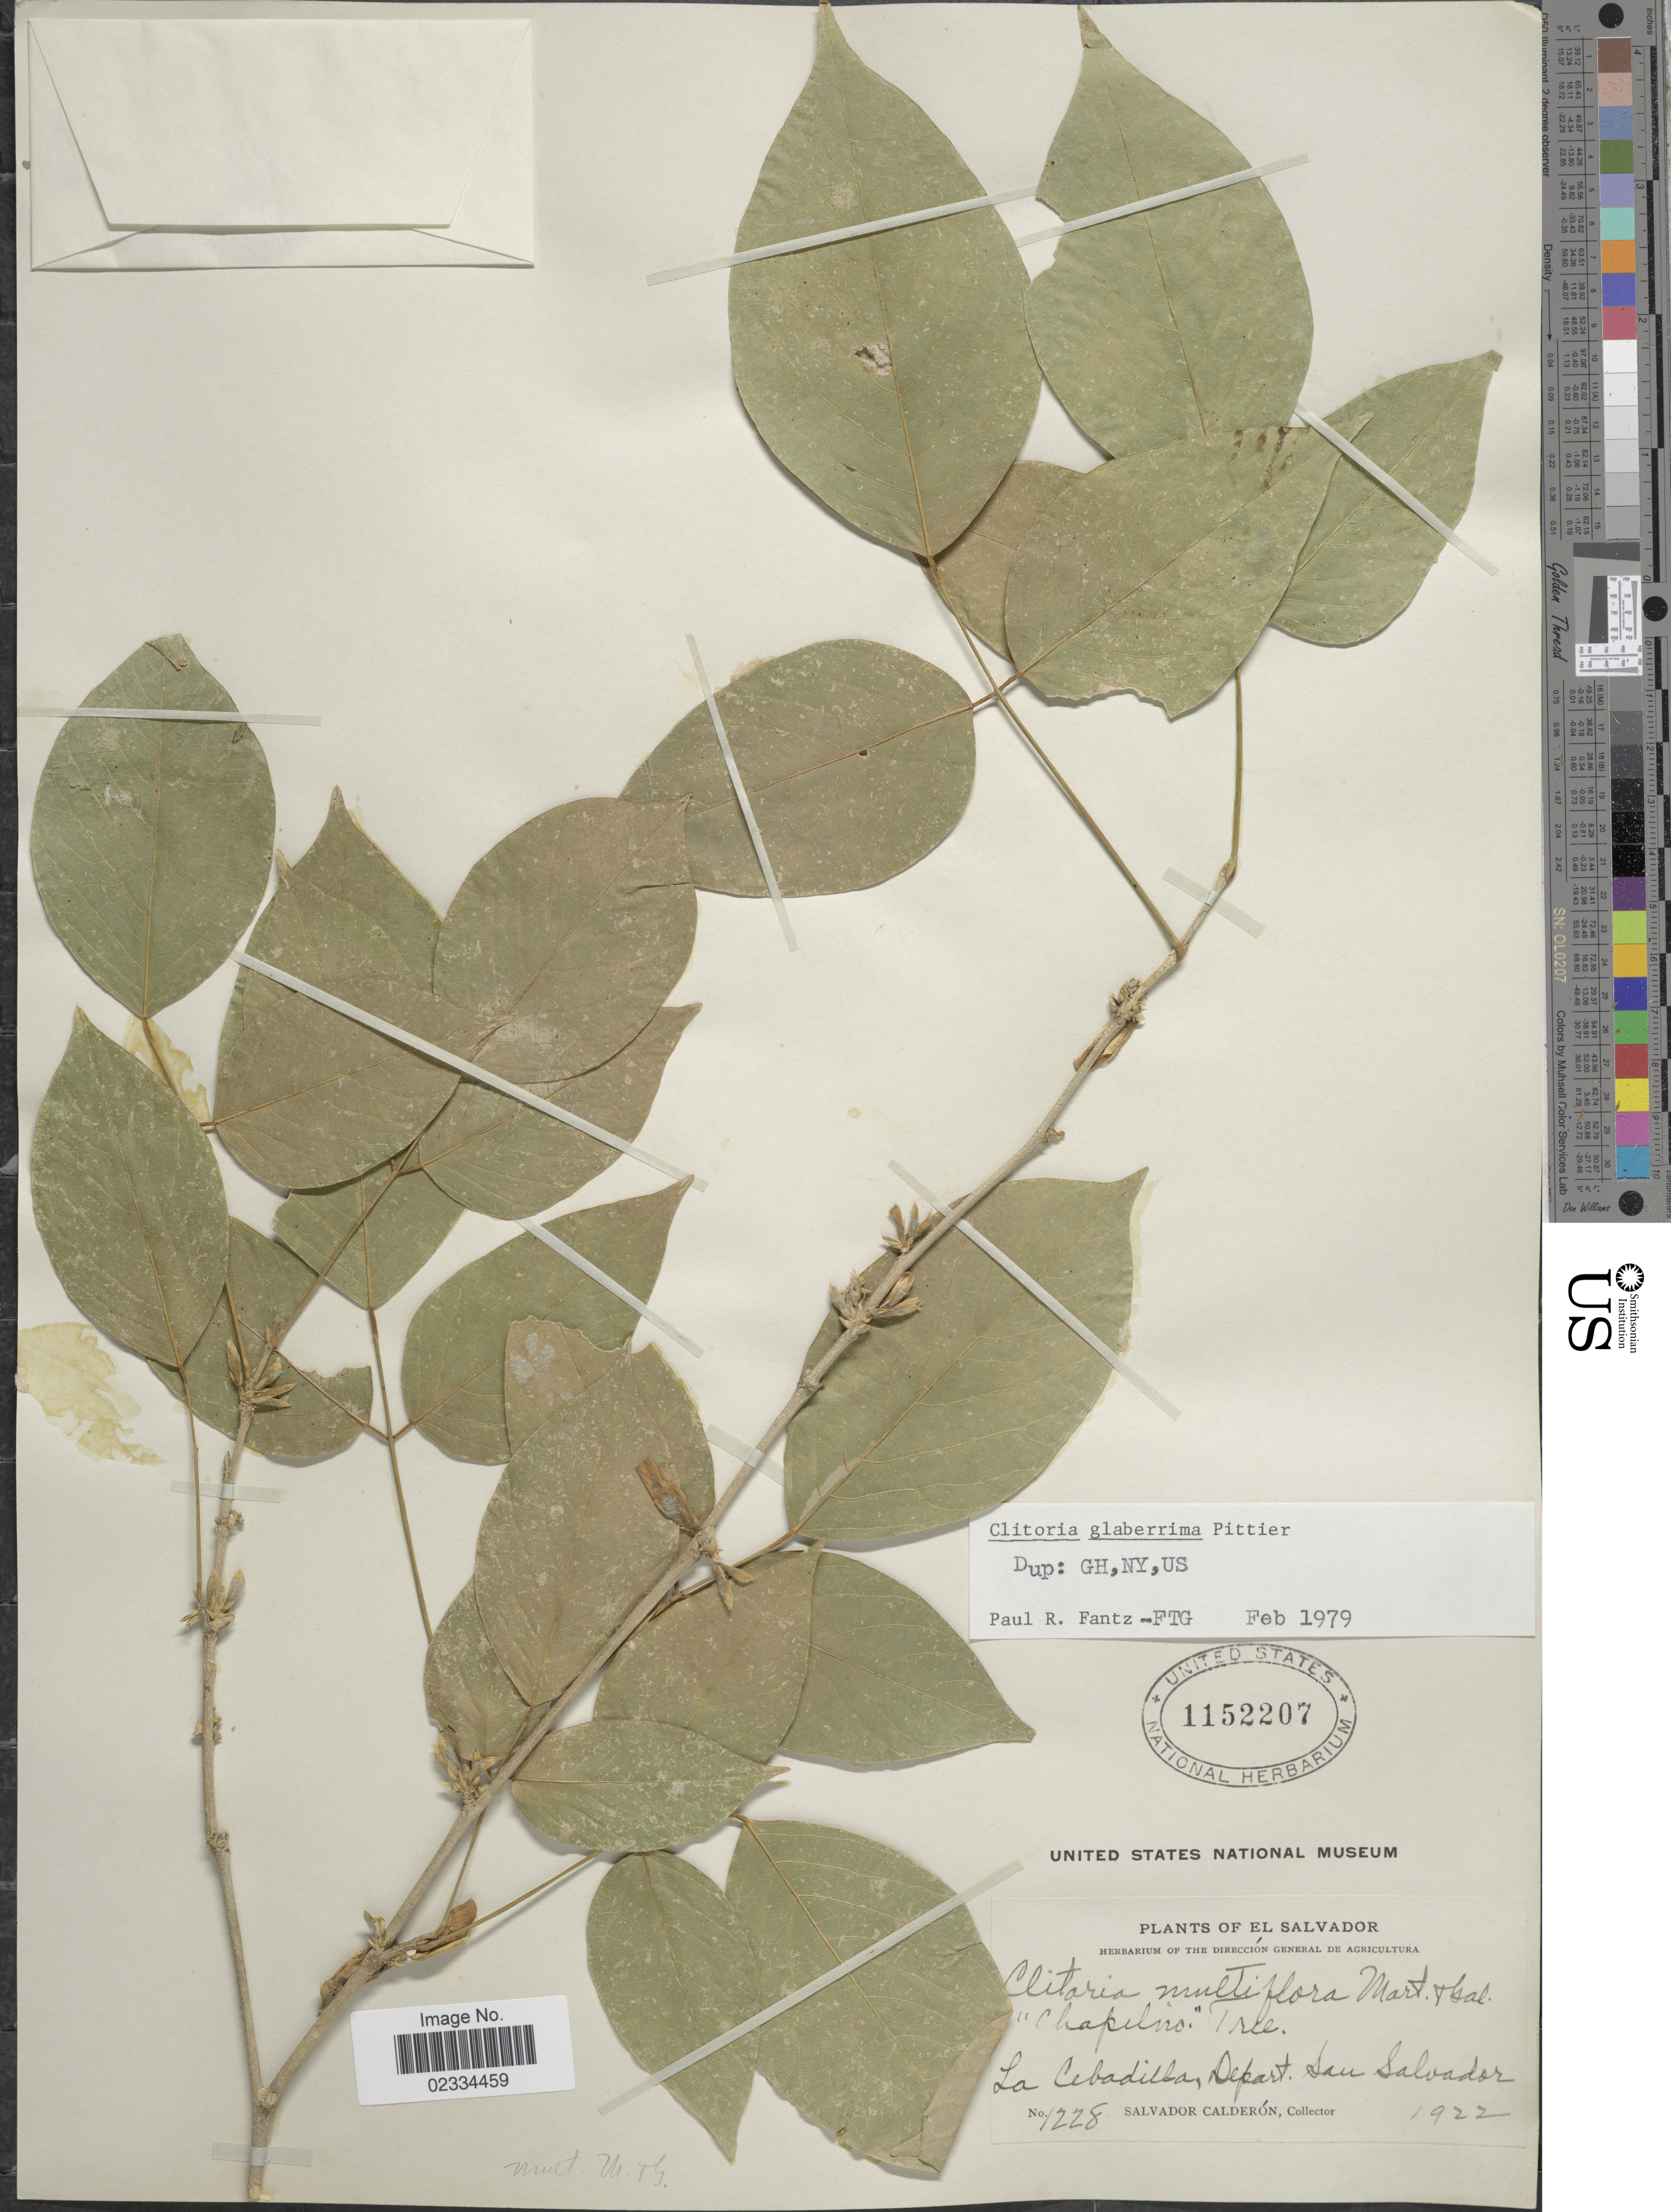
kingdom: Plantae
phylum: Tracheophyta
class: Magnoliopsida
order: Fabales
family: Fabaceae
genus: Clitoria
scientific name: Clitoria glaberrima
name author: Pittier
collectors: S. Calderón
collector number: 1228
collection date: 1922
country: El Salvador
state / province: San Salvador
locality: La Cebadilla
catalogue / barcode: US 1152207